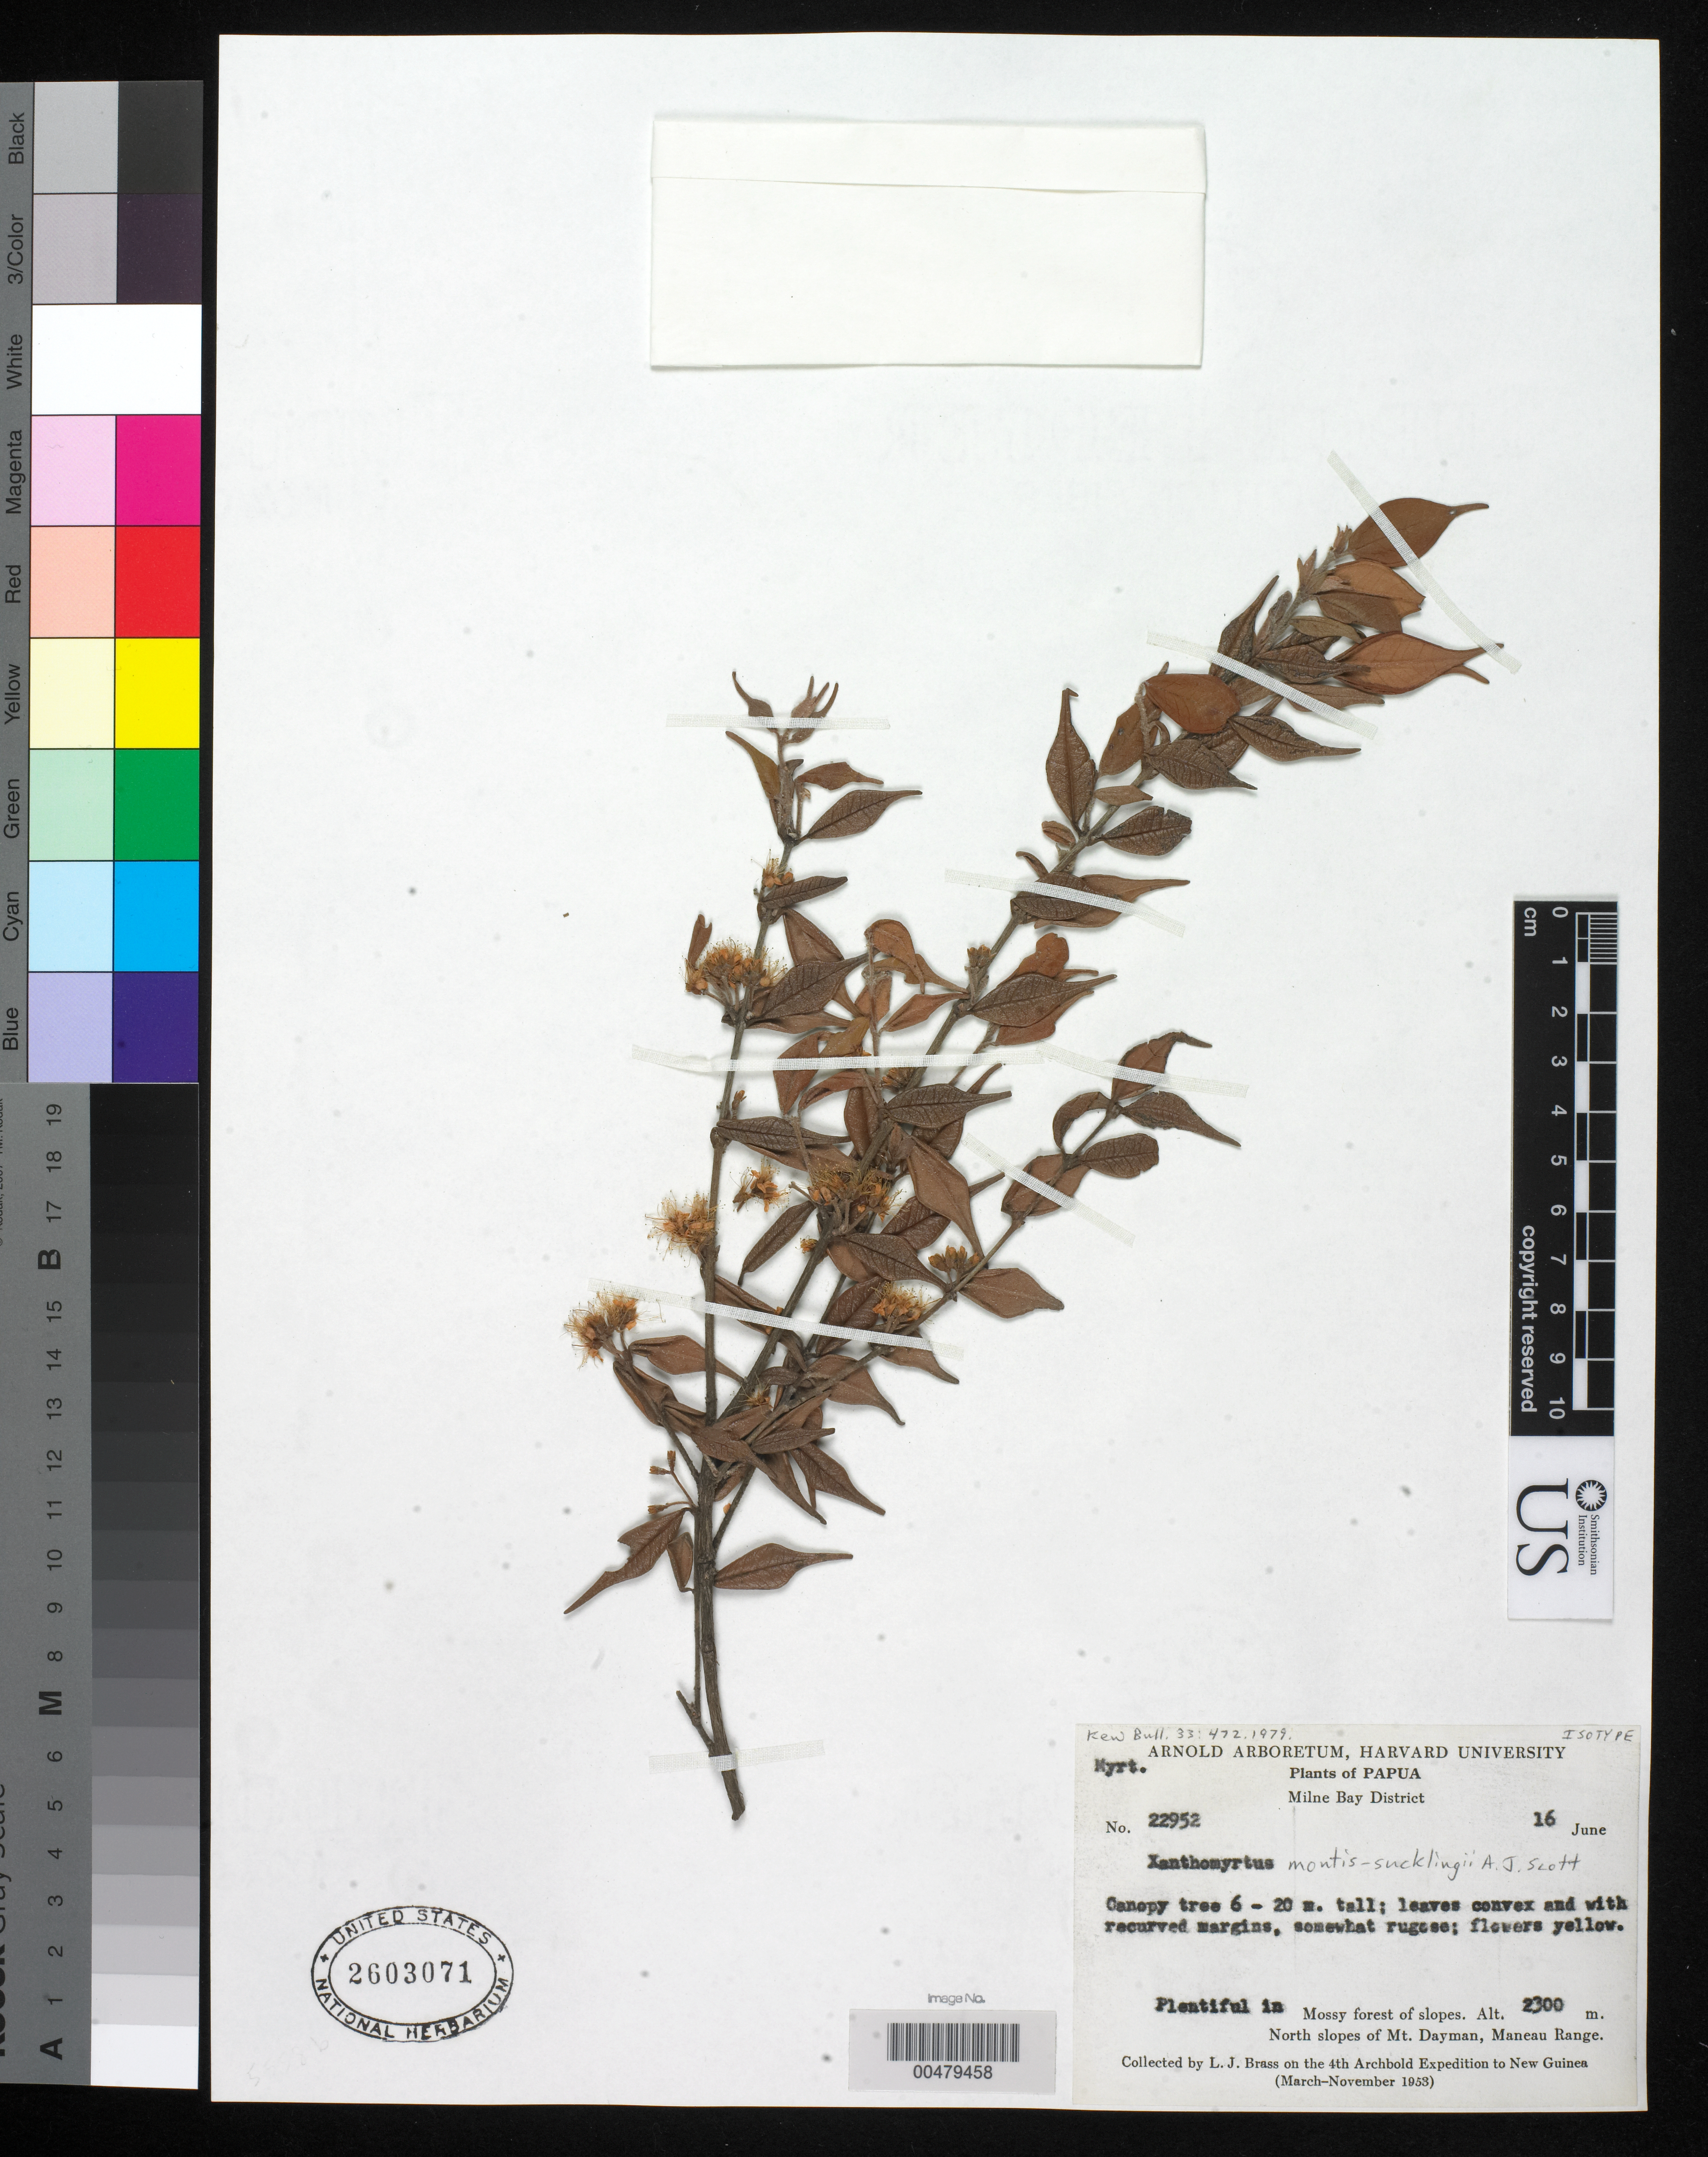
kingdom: Plantae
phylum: Tracheophyta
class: Magnoliopsida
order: Myrtales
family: Myrtaceae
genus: Xanthomyrtus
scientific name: Xanthomyrtus montis-sucklingii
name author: A.J. Scott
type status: Isotype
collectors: L. J. Brass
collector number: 22952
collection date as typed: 16 Jun 1953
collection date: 1953-06-16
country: Papua New Guinea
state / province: Milne Bay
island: New Guinea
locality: N slopes of Mt. Dayman, Maneau Range.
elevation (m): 2300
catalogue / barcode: US 2603071